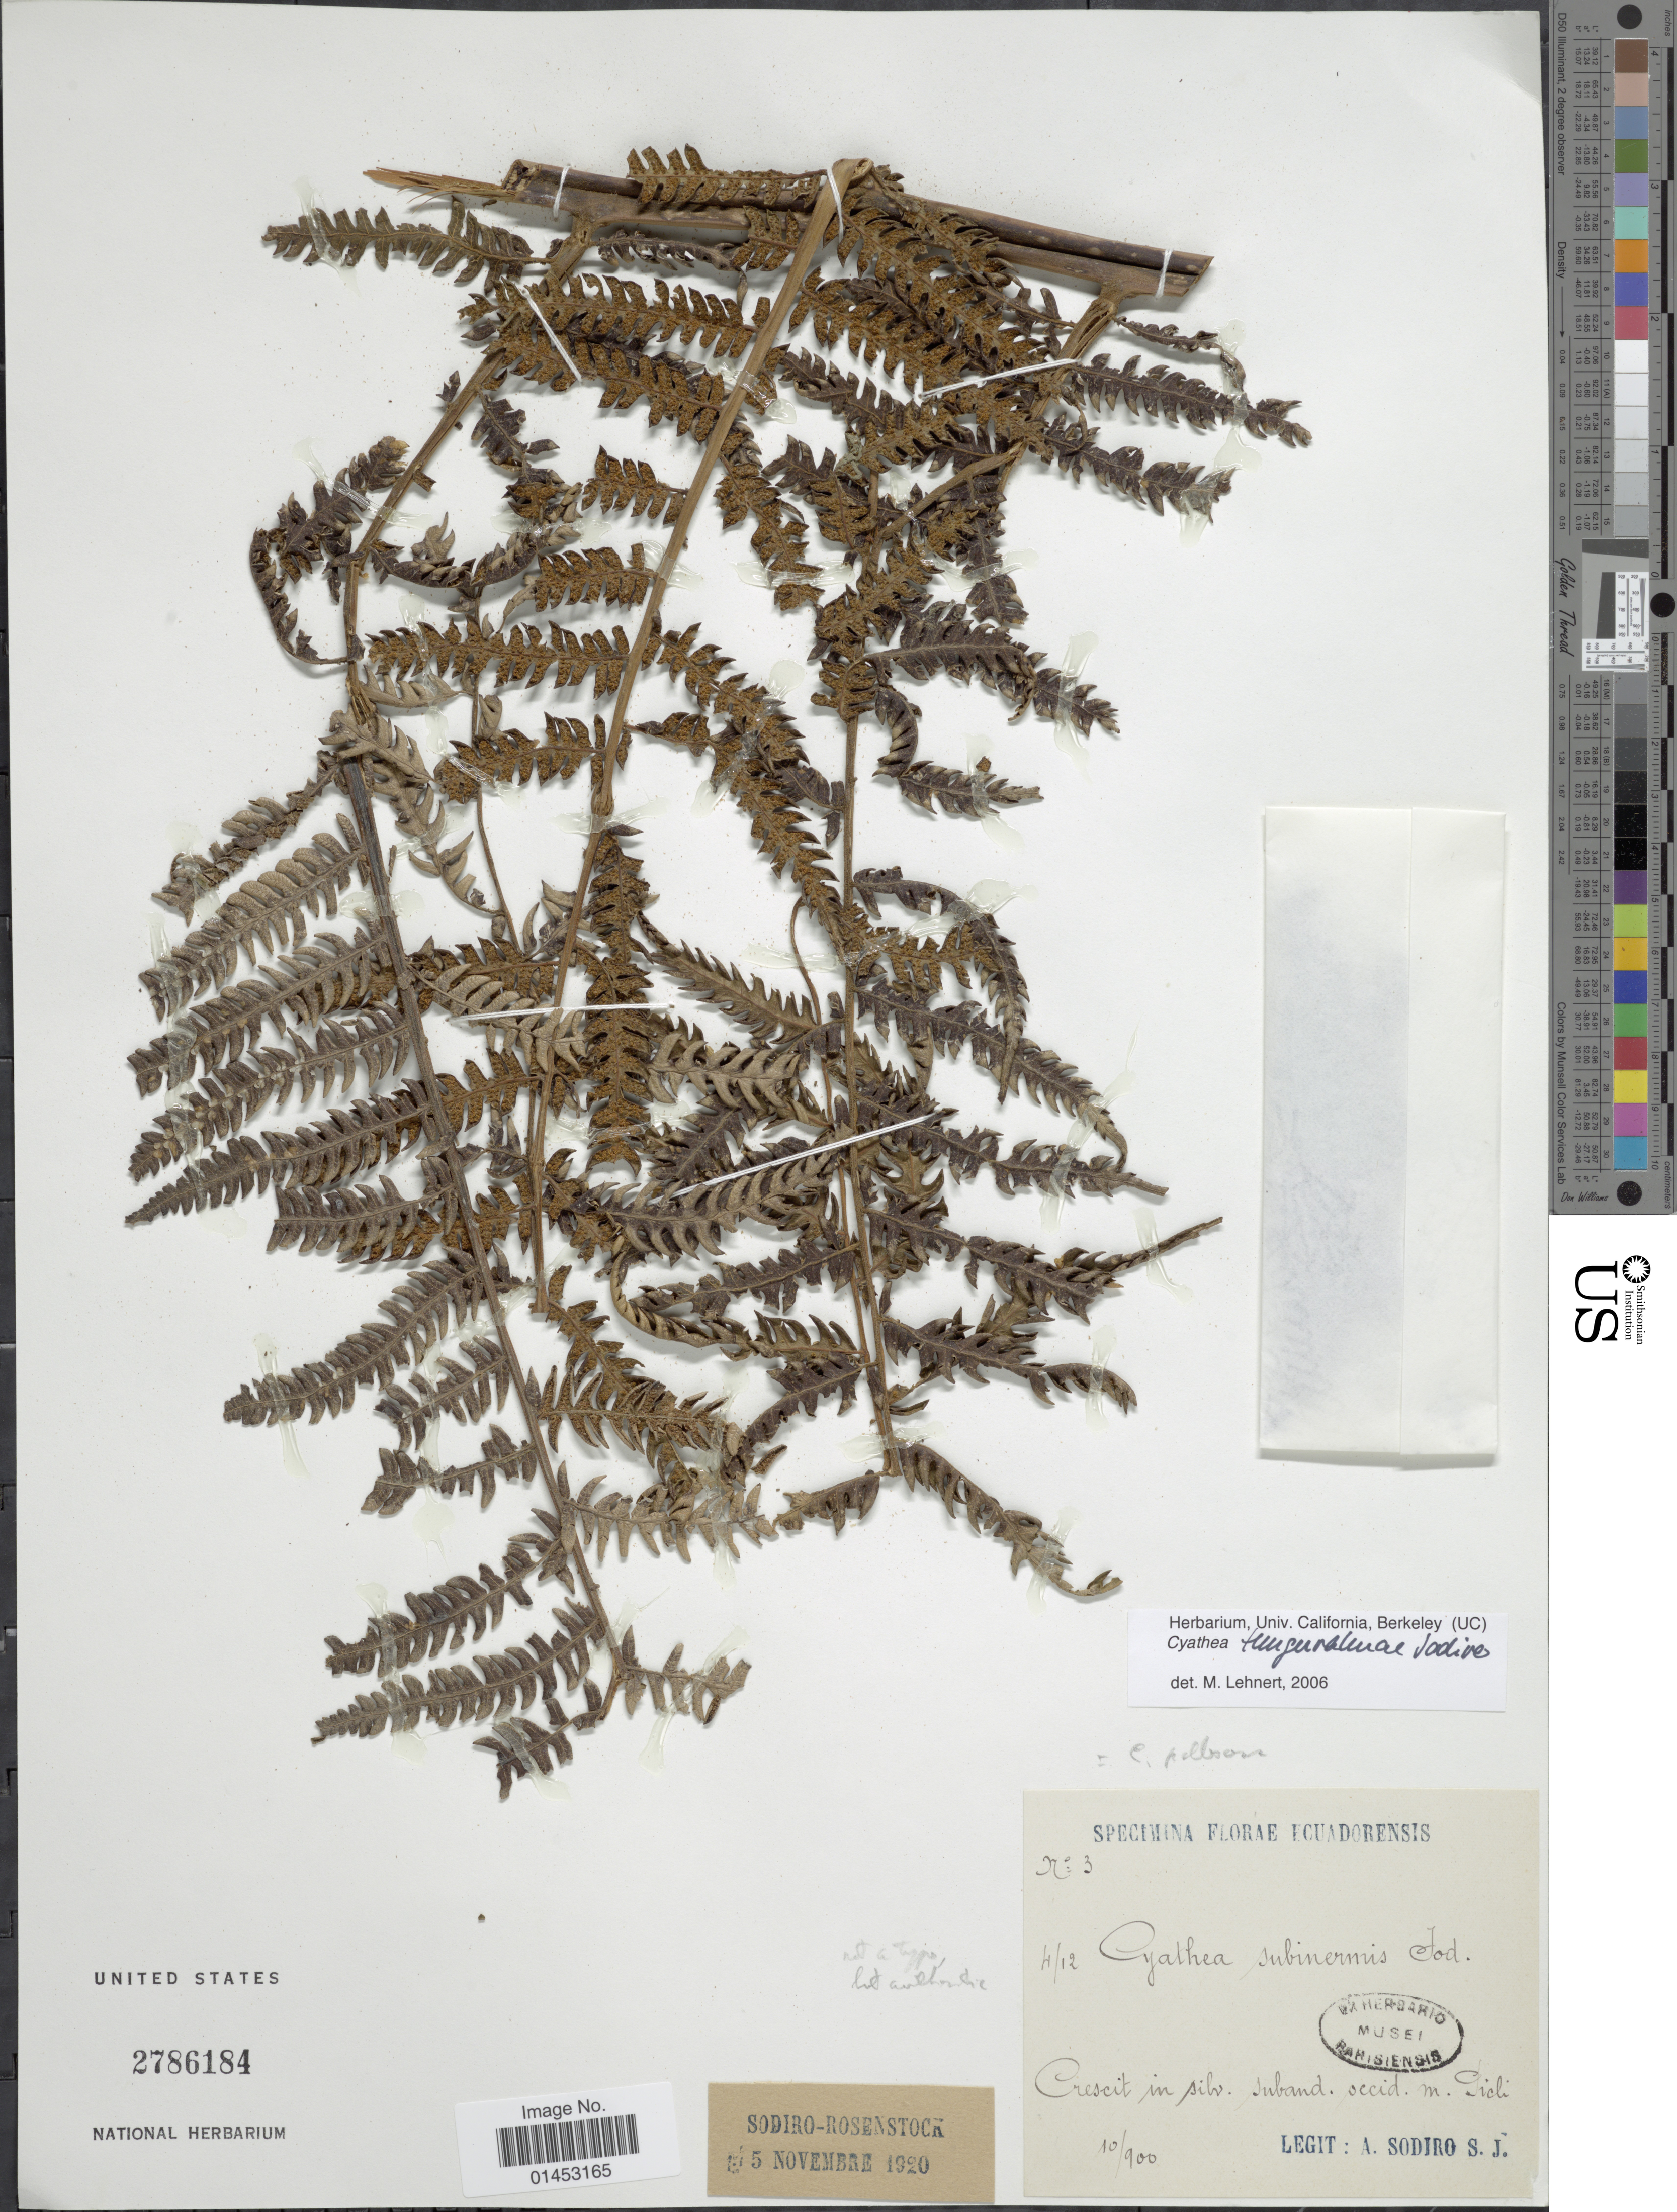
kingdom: Plantae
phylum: Tracheophyta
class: Polypodiopsida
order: Cyatheales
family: Cyatheaceae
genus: Cyathea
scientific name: Cyathea tungurahua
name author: Sodiro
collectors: A. Sodiro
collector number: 3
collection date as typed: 900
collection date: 1900-10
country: Ecuador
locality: Cescit in sylv. subaud. occid. m. Pichi.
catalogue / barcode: US 2786184